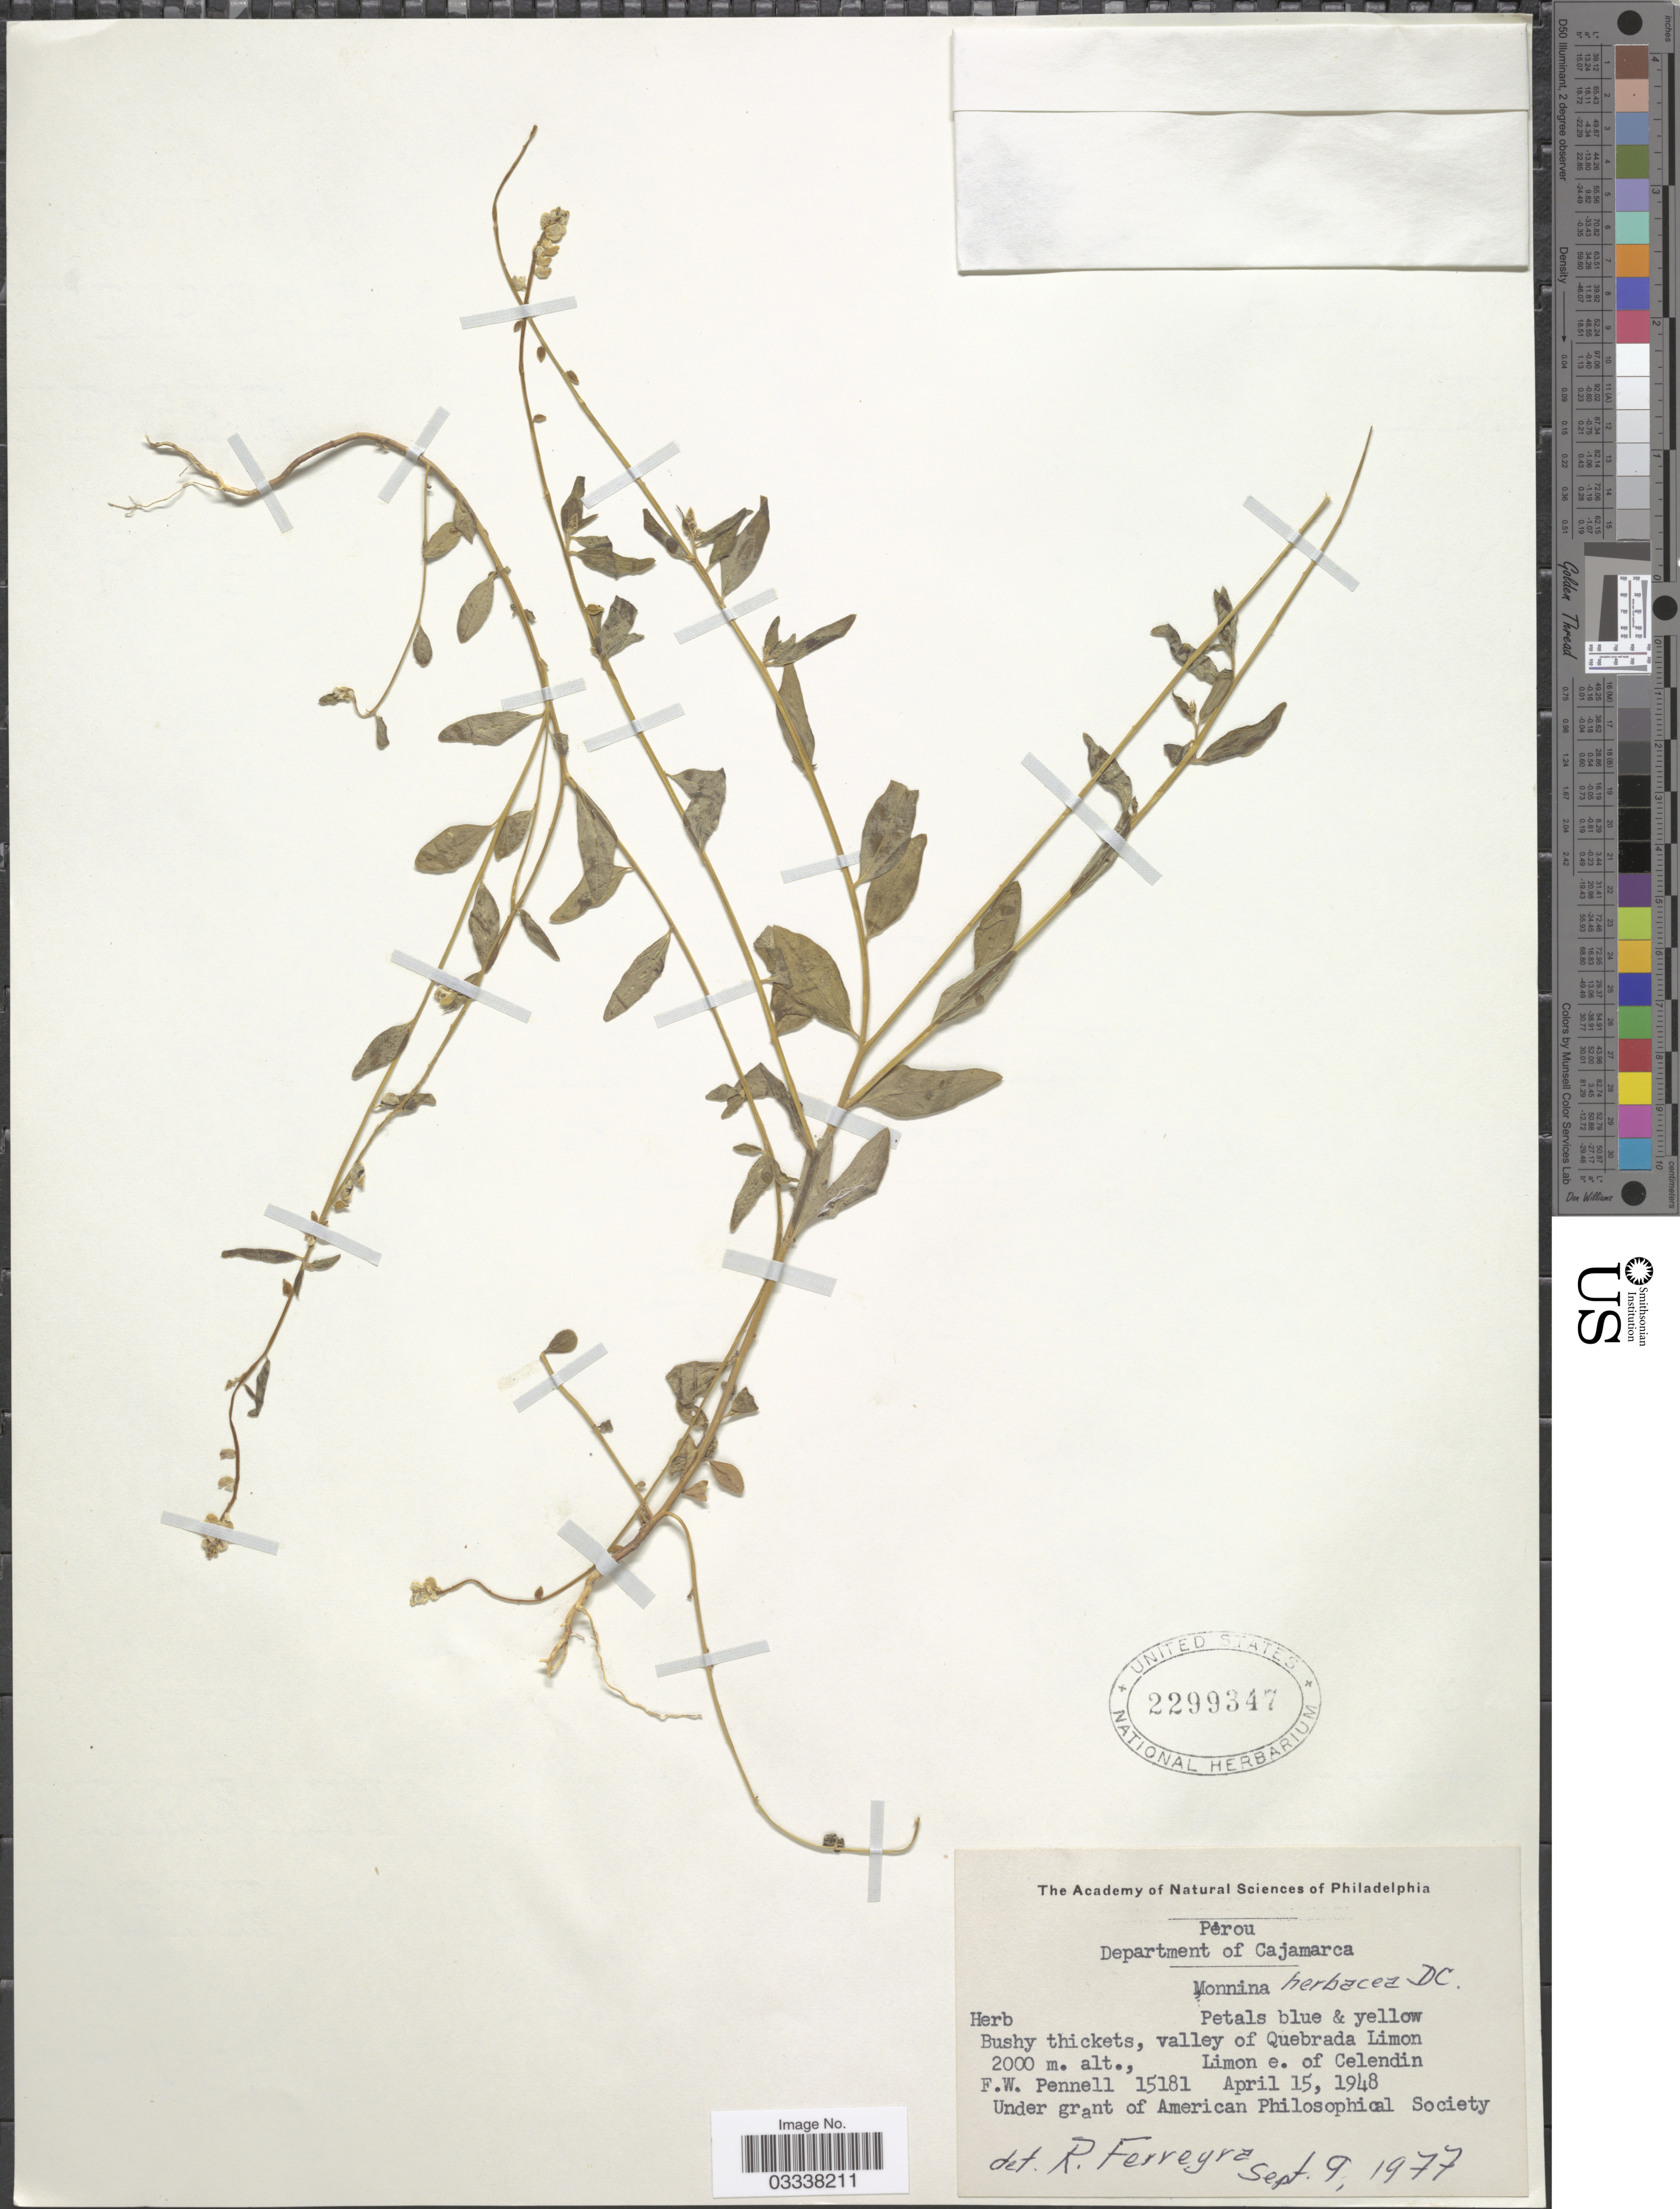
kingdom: Plantae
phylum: Tracheophyta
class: Magnoliopsida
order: Fabales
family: Polygalaceae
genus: Monnina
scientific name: Monnina herbacea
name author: DC.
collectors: F. W. Pennell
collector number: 15181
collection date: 1948-04-15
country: Peru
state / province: Cajamarca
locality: Department of Cajamarca. Limon e. of Celendin.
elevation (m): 2000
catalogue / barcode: US 2299347